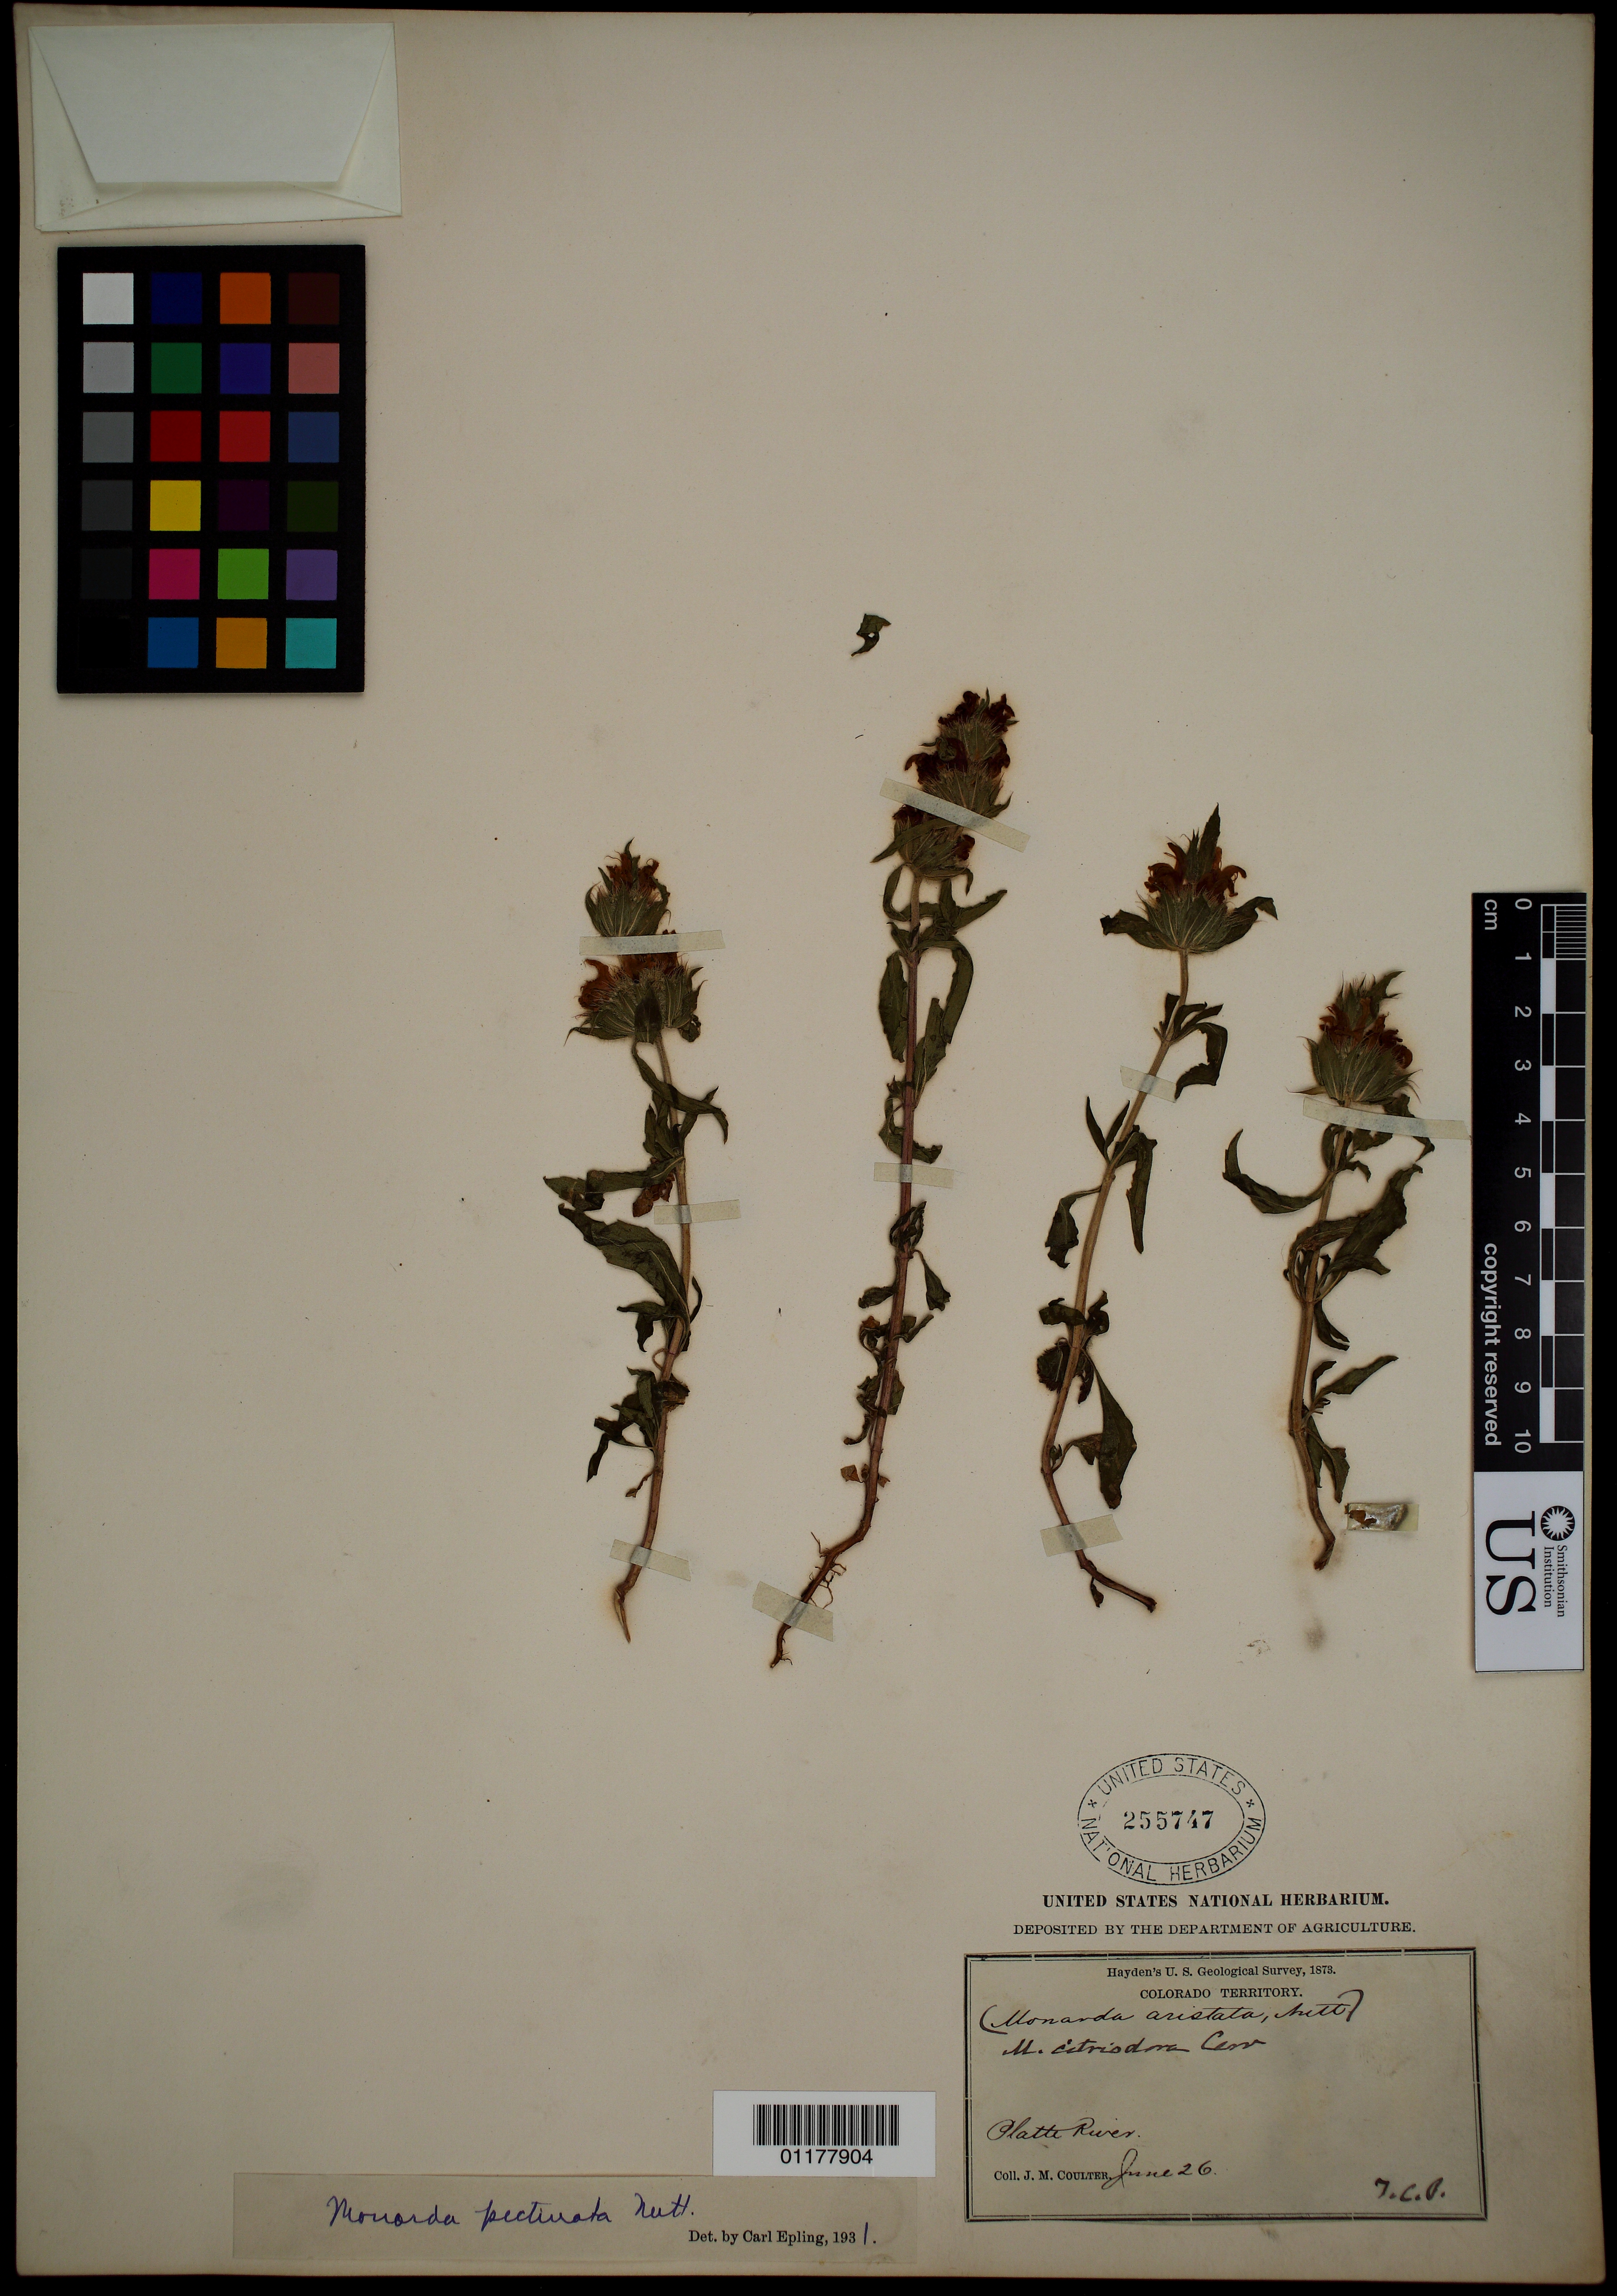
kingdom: Plantae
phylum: Tracheophyta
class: Magnoliopsida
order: Lamiales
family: Lamiaceae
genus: Monarda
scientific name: Monarda pectinata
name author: Nutt.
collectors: J. M. Coulter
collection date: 1873-06-26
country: United States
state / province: Colorado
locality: Platte River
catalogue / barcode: US 255747